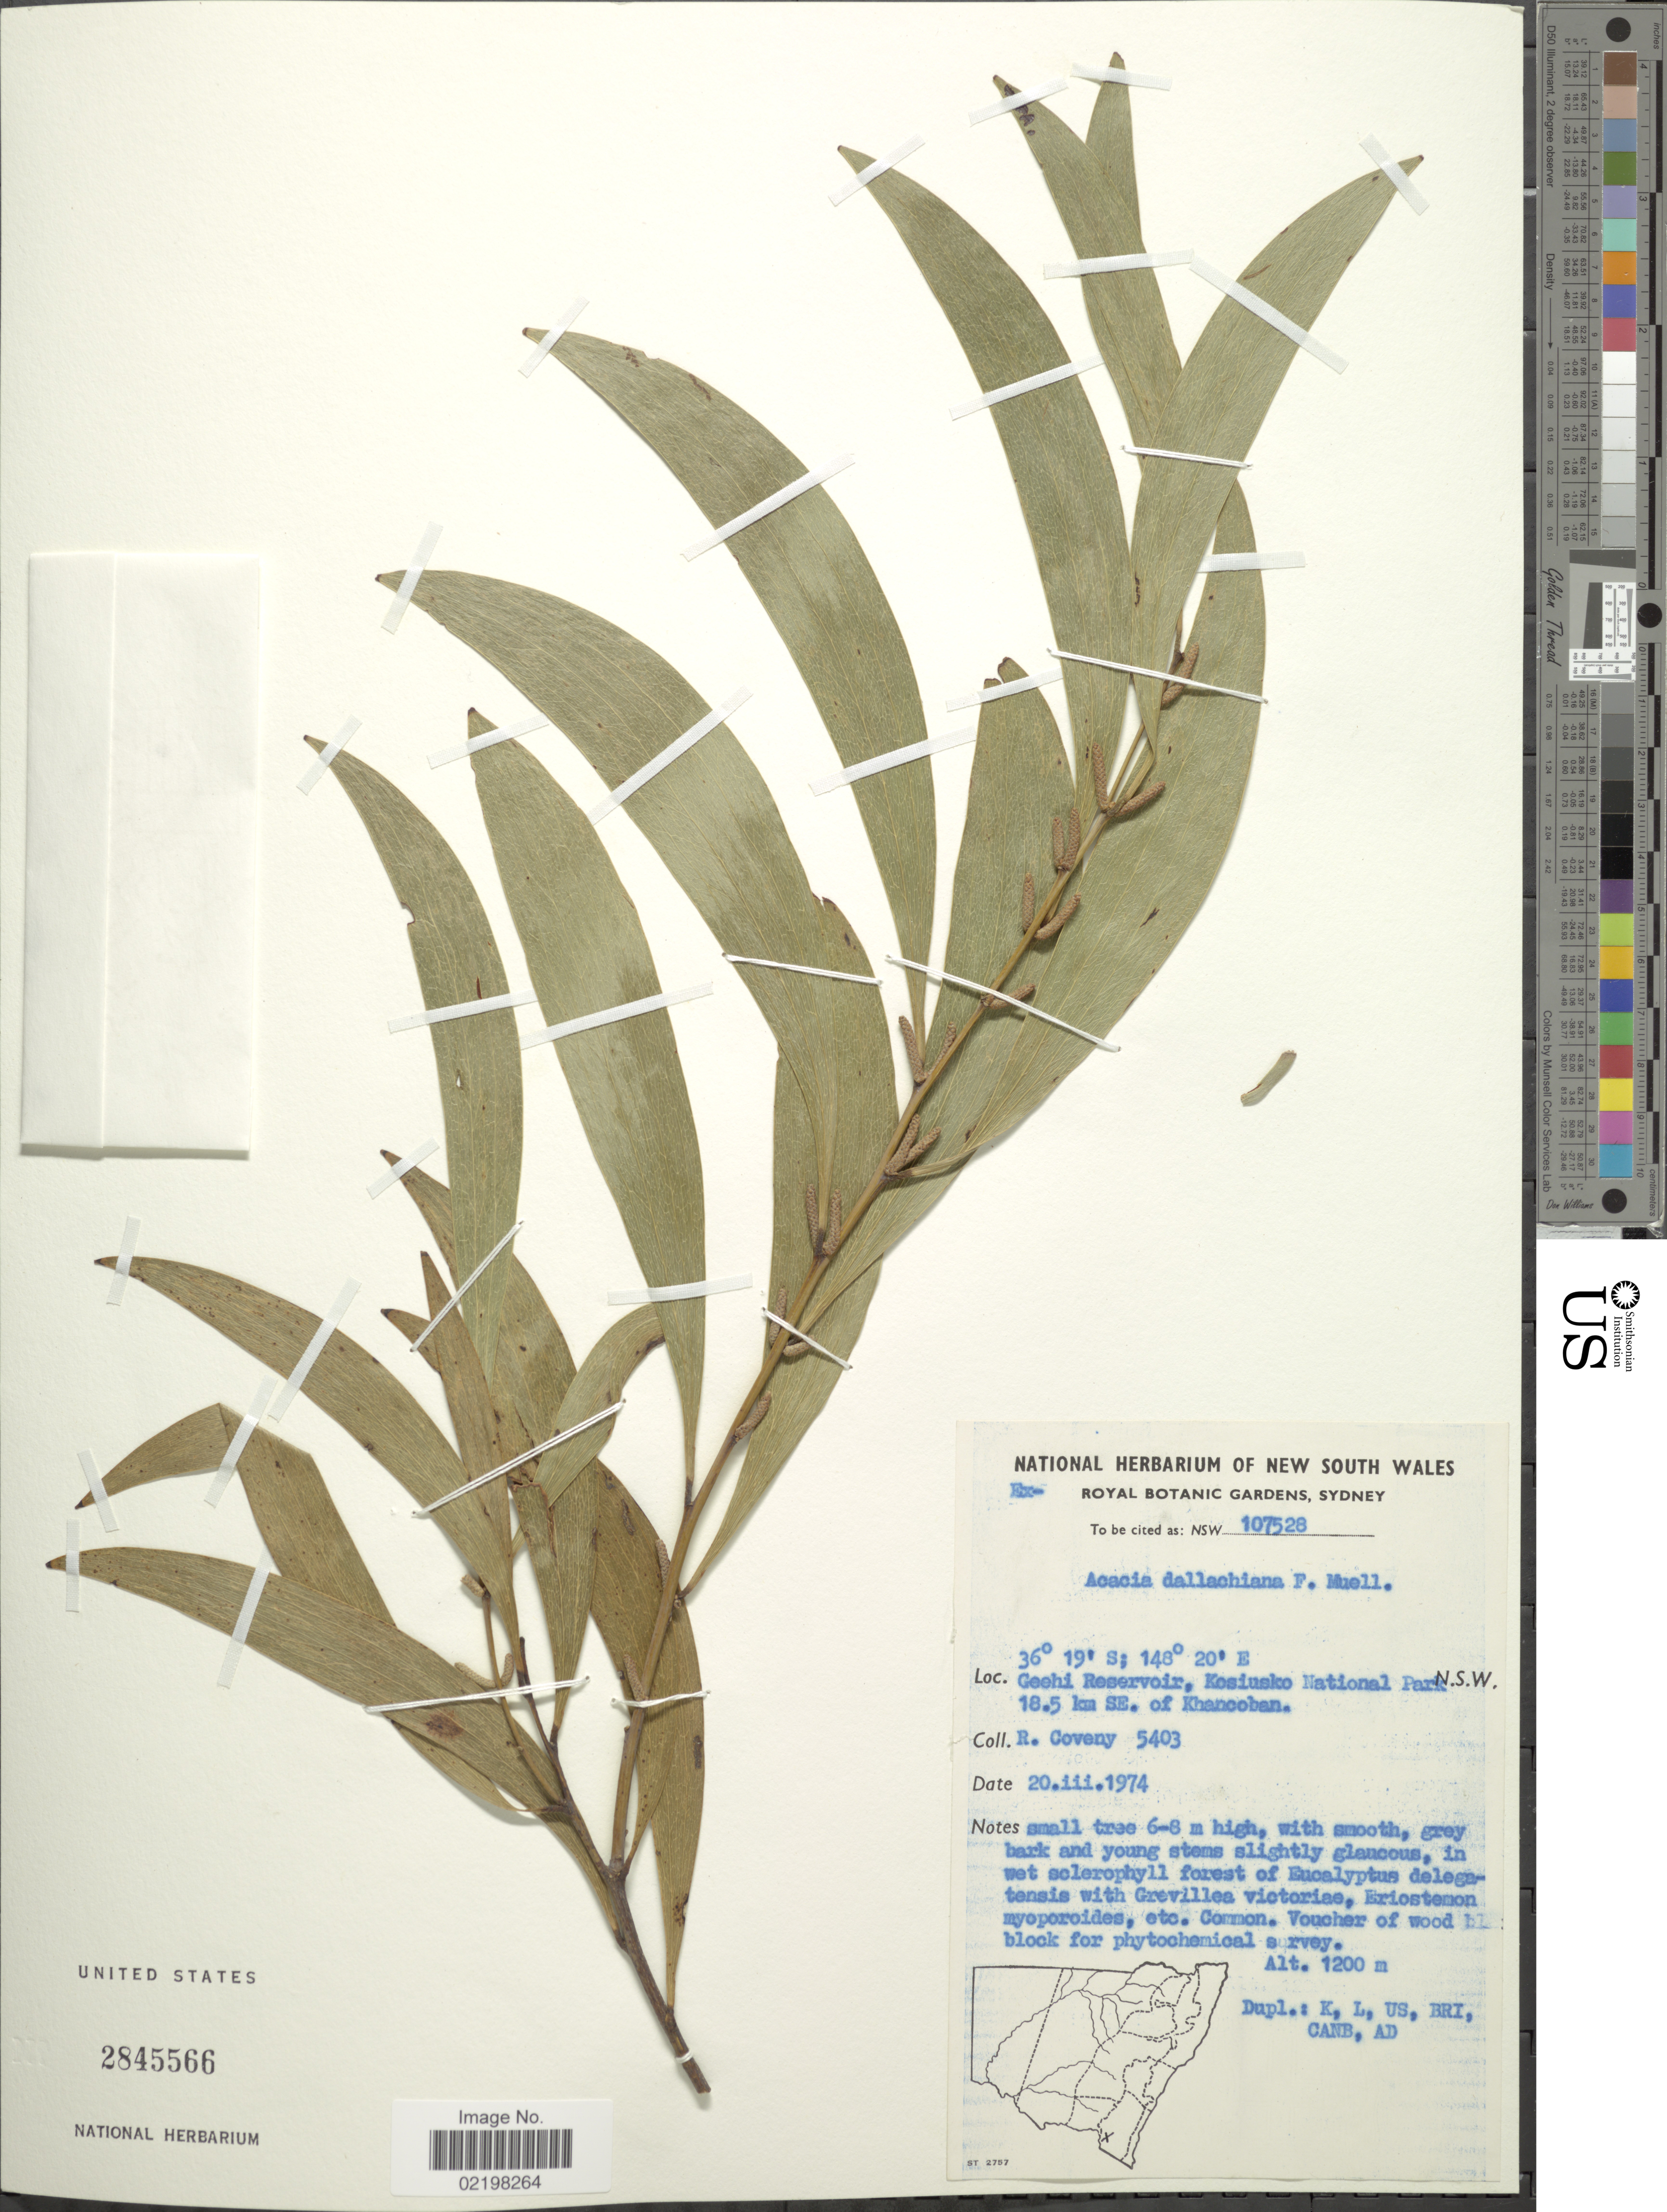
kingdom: Plantae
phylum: Tracheophyta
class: Magnoliopsida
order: Fabales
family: Fabaceae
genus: Acacia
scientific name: Acacia dallachiana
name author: F. Muell.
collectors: R. Coveny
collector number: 5403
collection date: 1974-03-20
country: Australia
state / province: New South Wales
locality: Geehi Reservoir, Kosiusko National Park, N.S.W. 18.5 km SE. of Khancoban.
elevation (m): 1200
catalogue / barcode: US 2845566